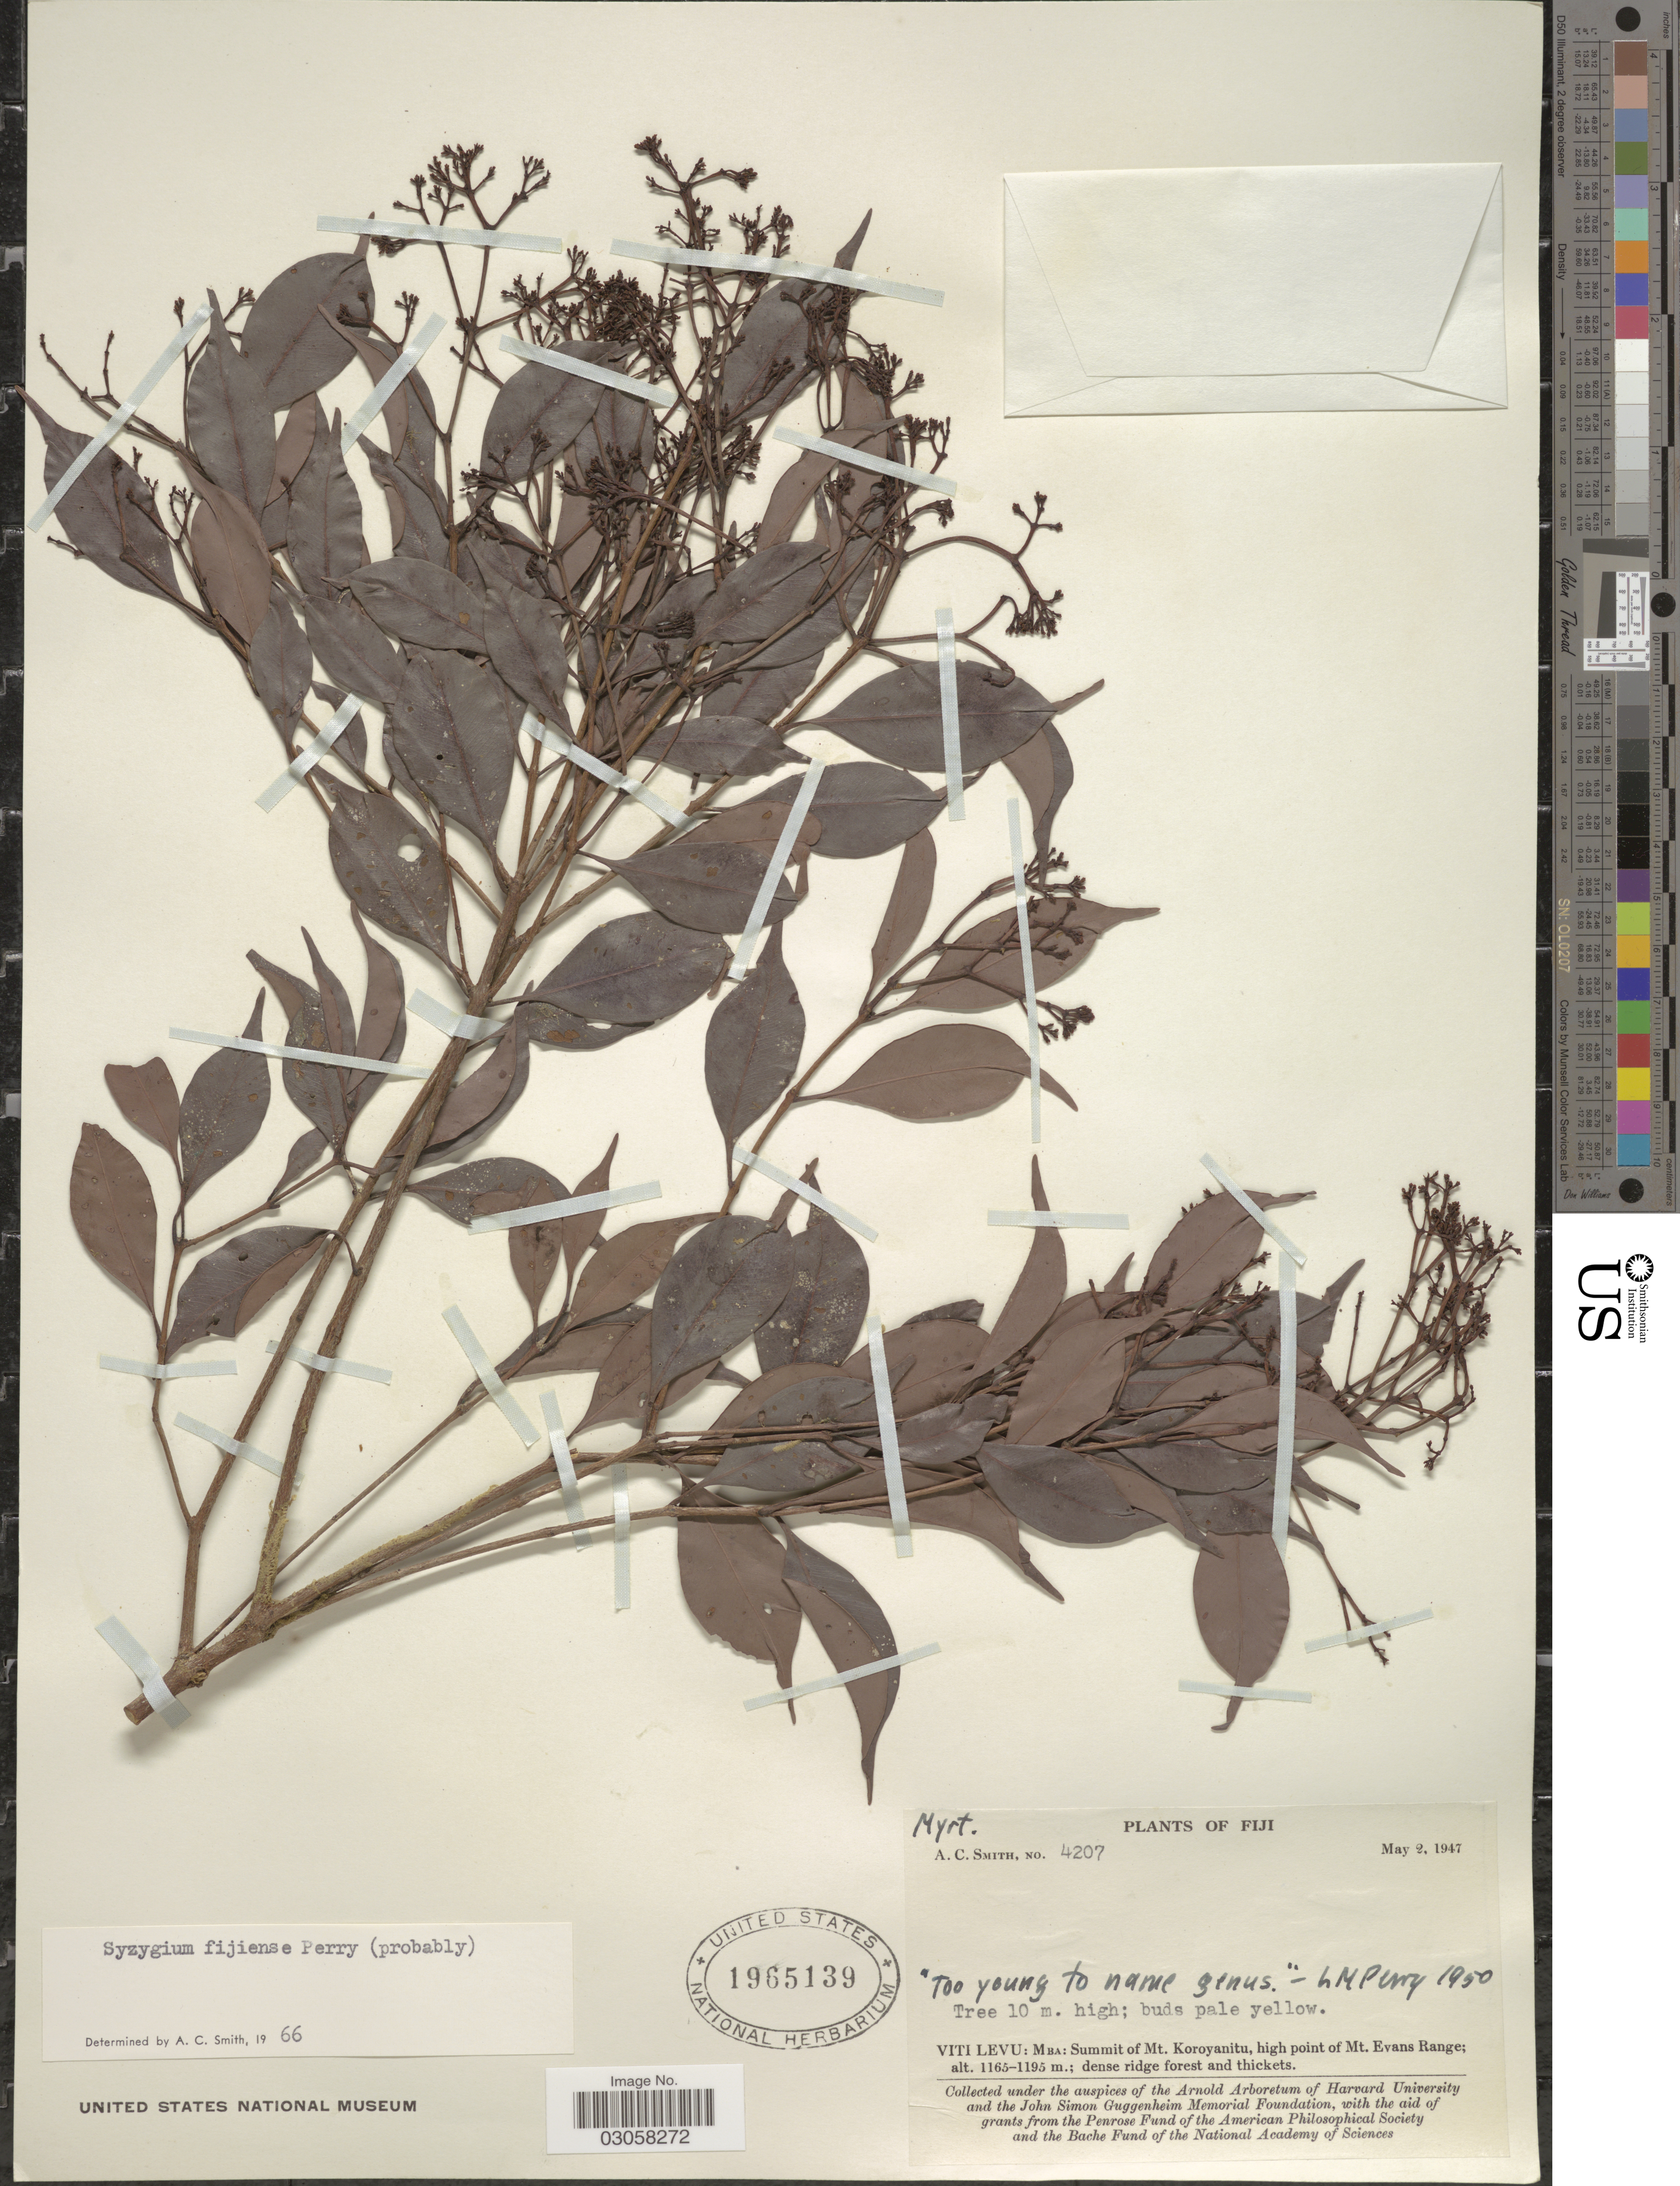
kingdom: Plantae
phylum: Tracheophyta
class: Magnoliopsida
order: Myrtales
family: Myrtaceae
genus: Syzygium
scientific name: Syzygium fijiense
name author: L.M. Perry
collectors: A. C. Smith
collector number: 4207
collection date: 1947-05-02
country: Fiji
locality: Viti Levu: Mba: Summit of Mt. Koroyanitu, high point of Mt. Evans Range.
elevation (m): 1165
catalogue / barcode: US 1965139